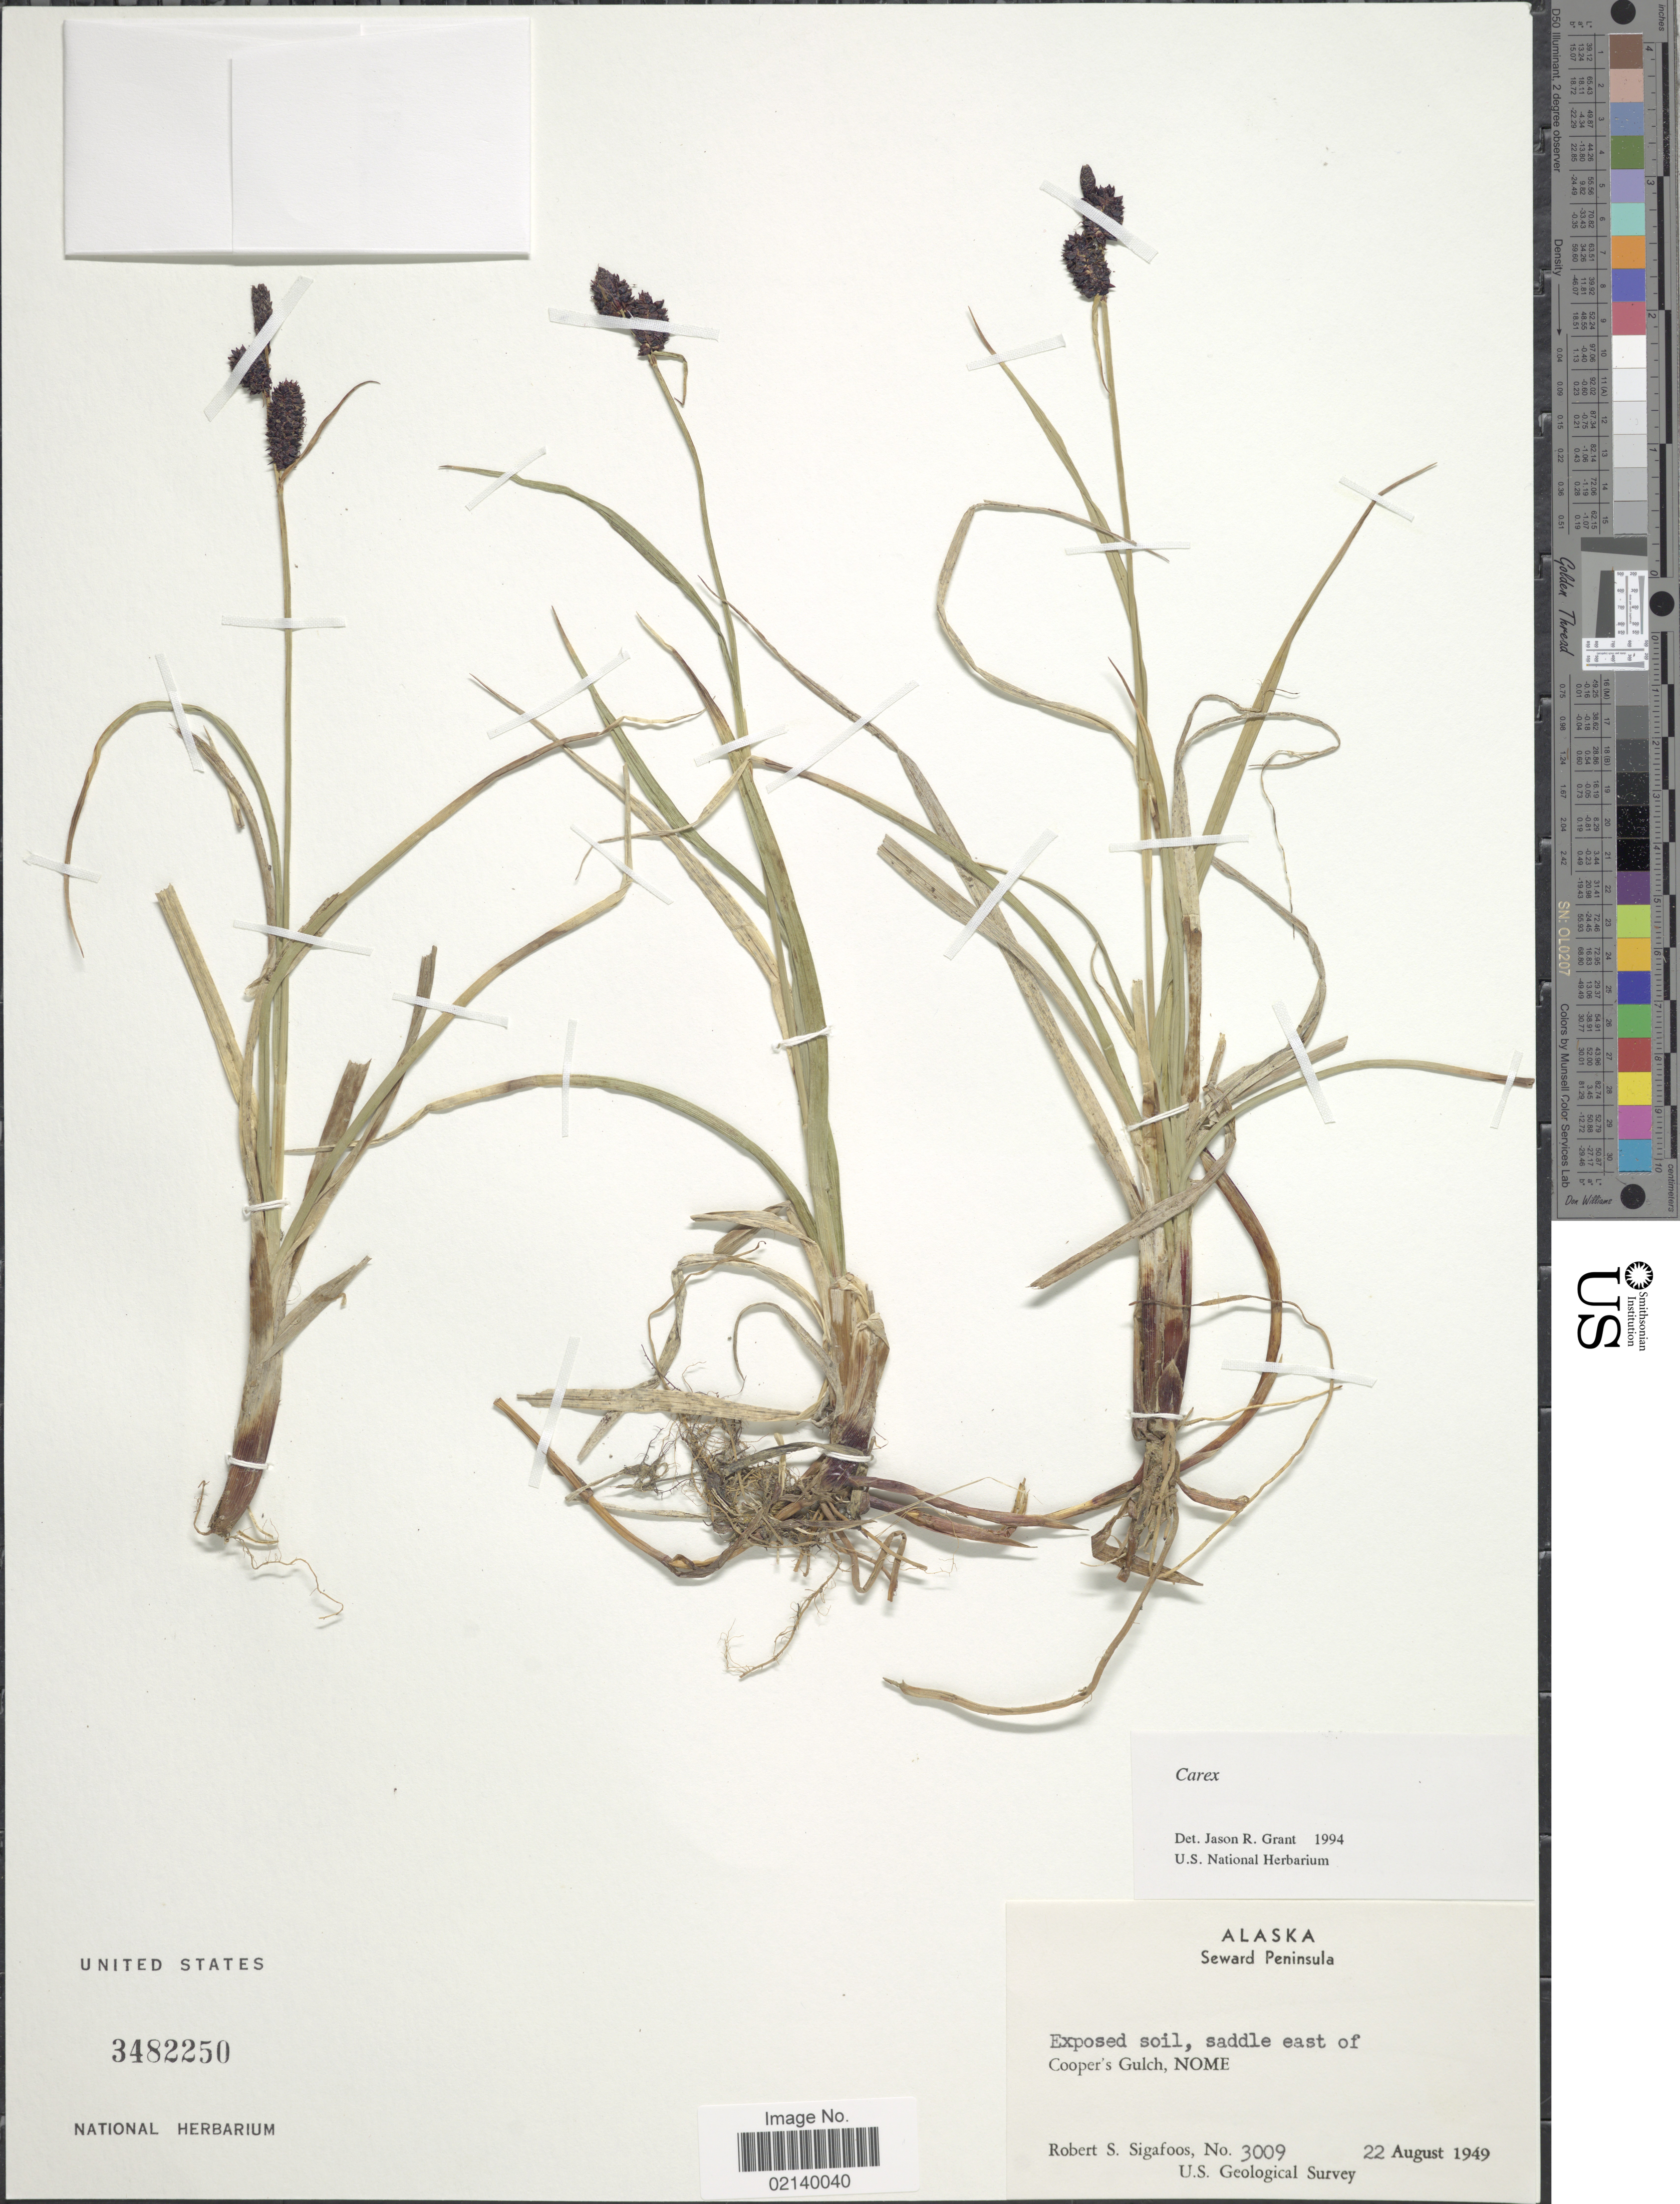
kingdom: Plantae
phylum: Tracheophyta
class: Liliopsida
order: Poales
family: Cyperaceae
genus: Carex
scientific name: Carex sp.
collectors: R. Sigafoos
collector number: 3009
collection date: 1949-08-22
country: United States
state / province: Alaska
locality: Seward Peninsula, exposed soil, saddle east of Cooper's Gulch, Nome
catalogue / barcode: US 3482250